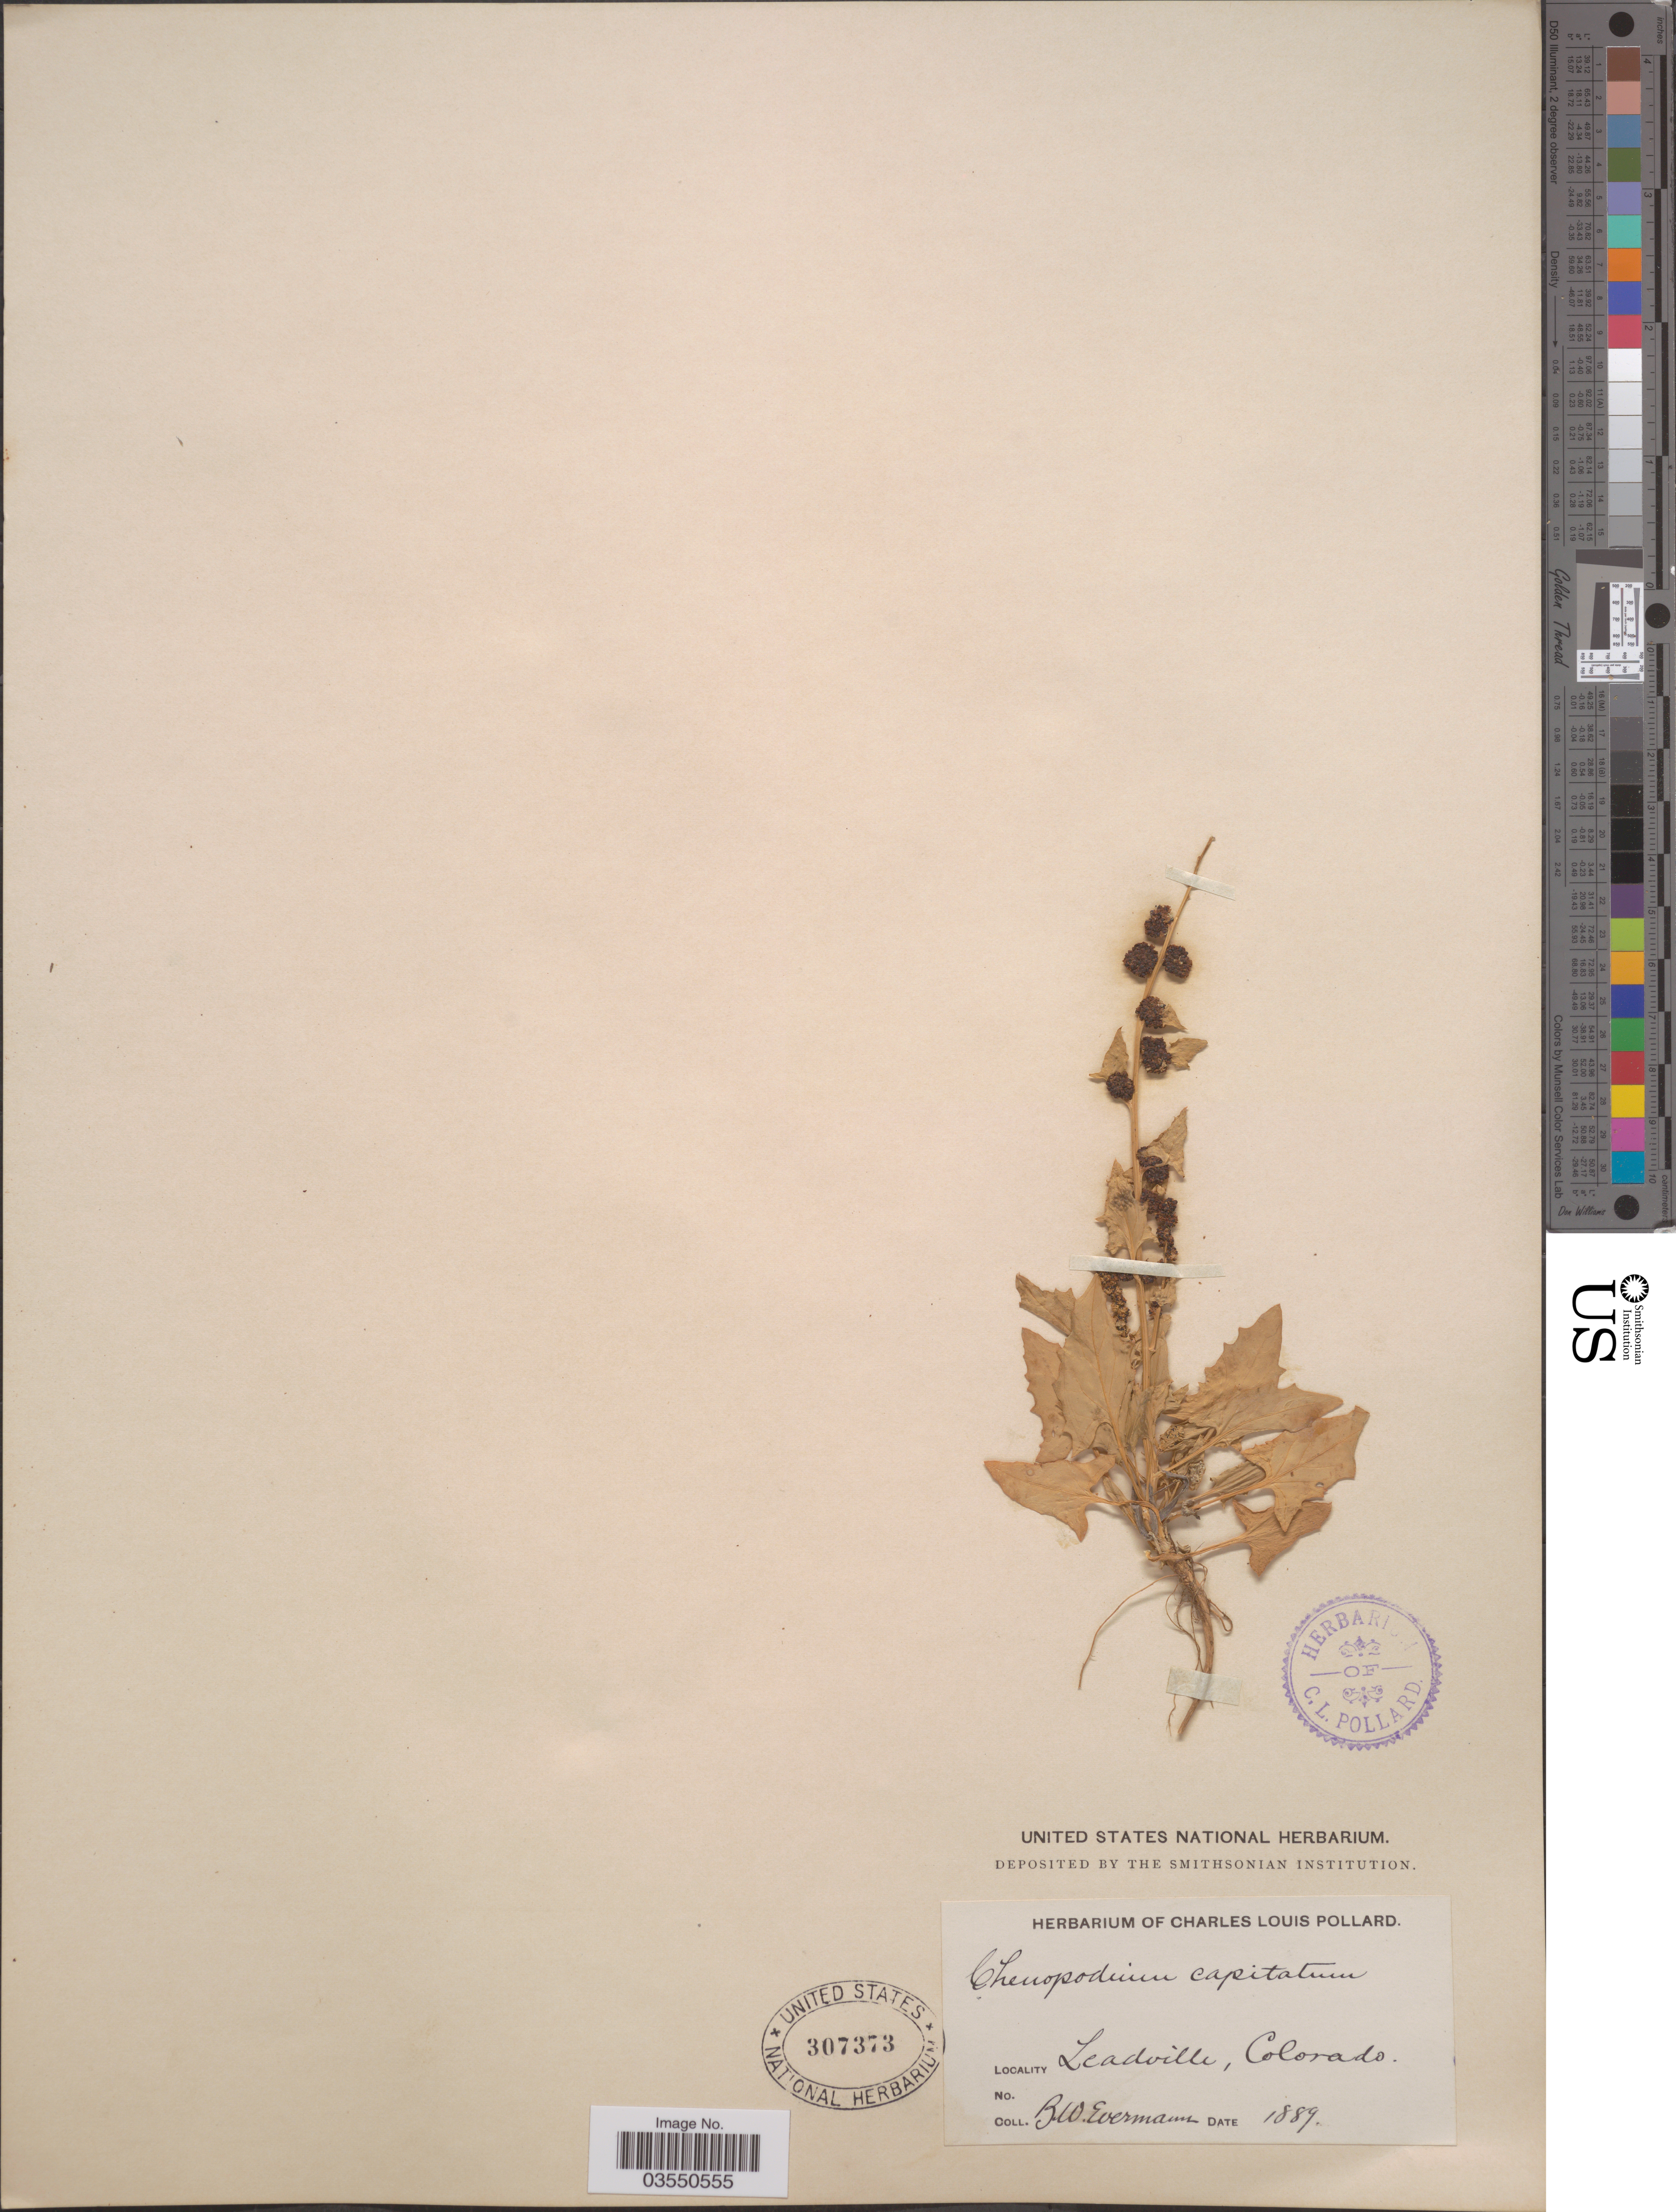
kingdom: Plantae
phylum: Tracheophyta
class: Magnoliopsida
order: Caryophyllales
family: Amaranthaceae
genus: Blitum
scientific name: Blitum capitatum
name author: L.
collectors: B. W. Evermann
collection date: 1889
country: United States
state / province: Colorado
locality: Leadville.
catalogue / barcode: US 307373